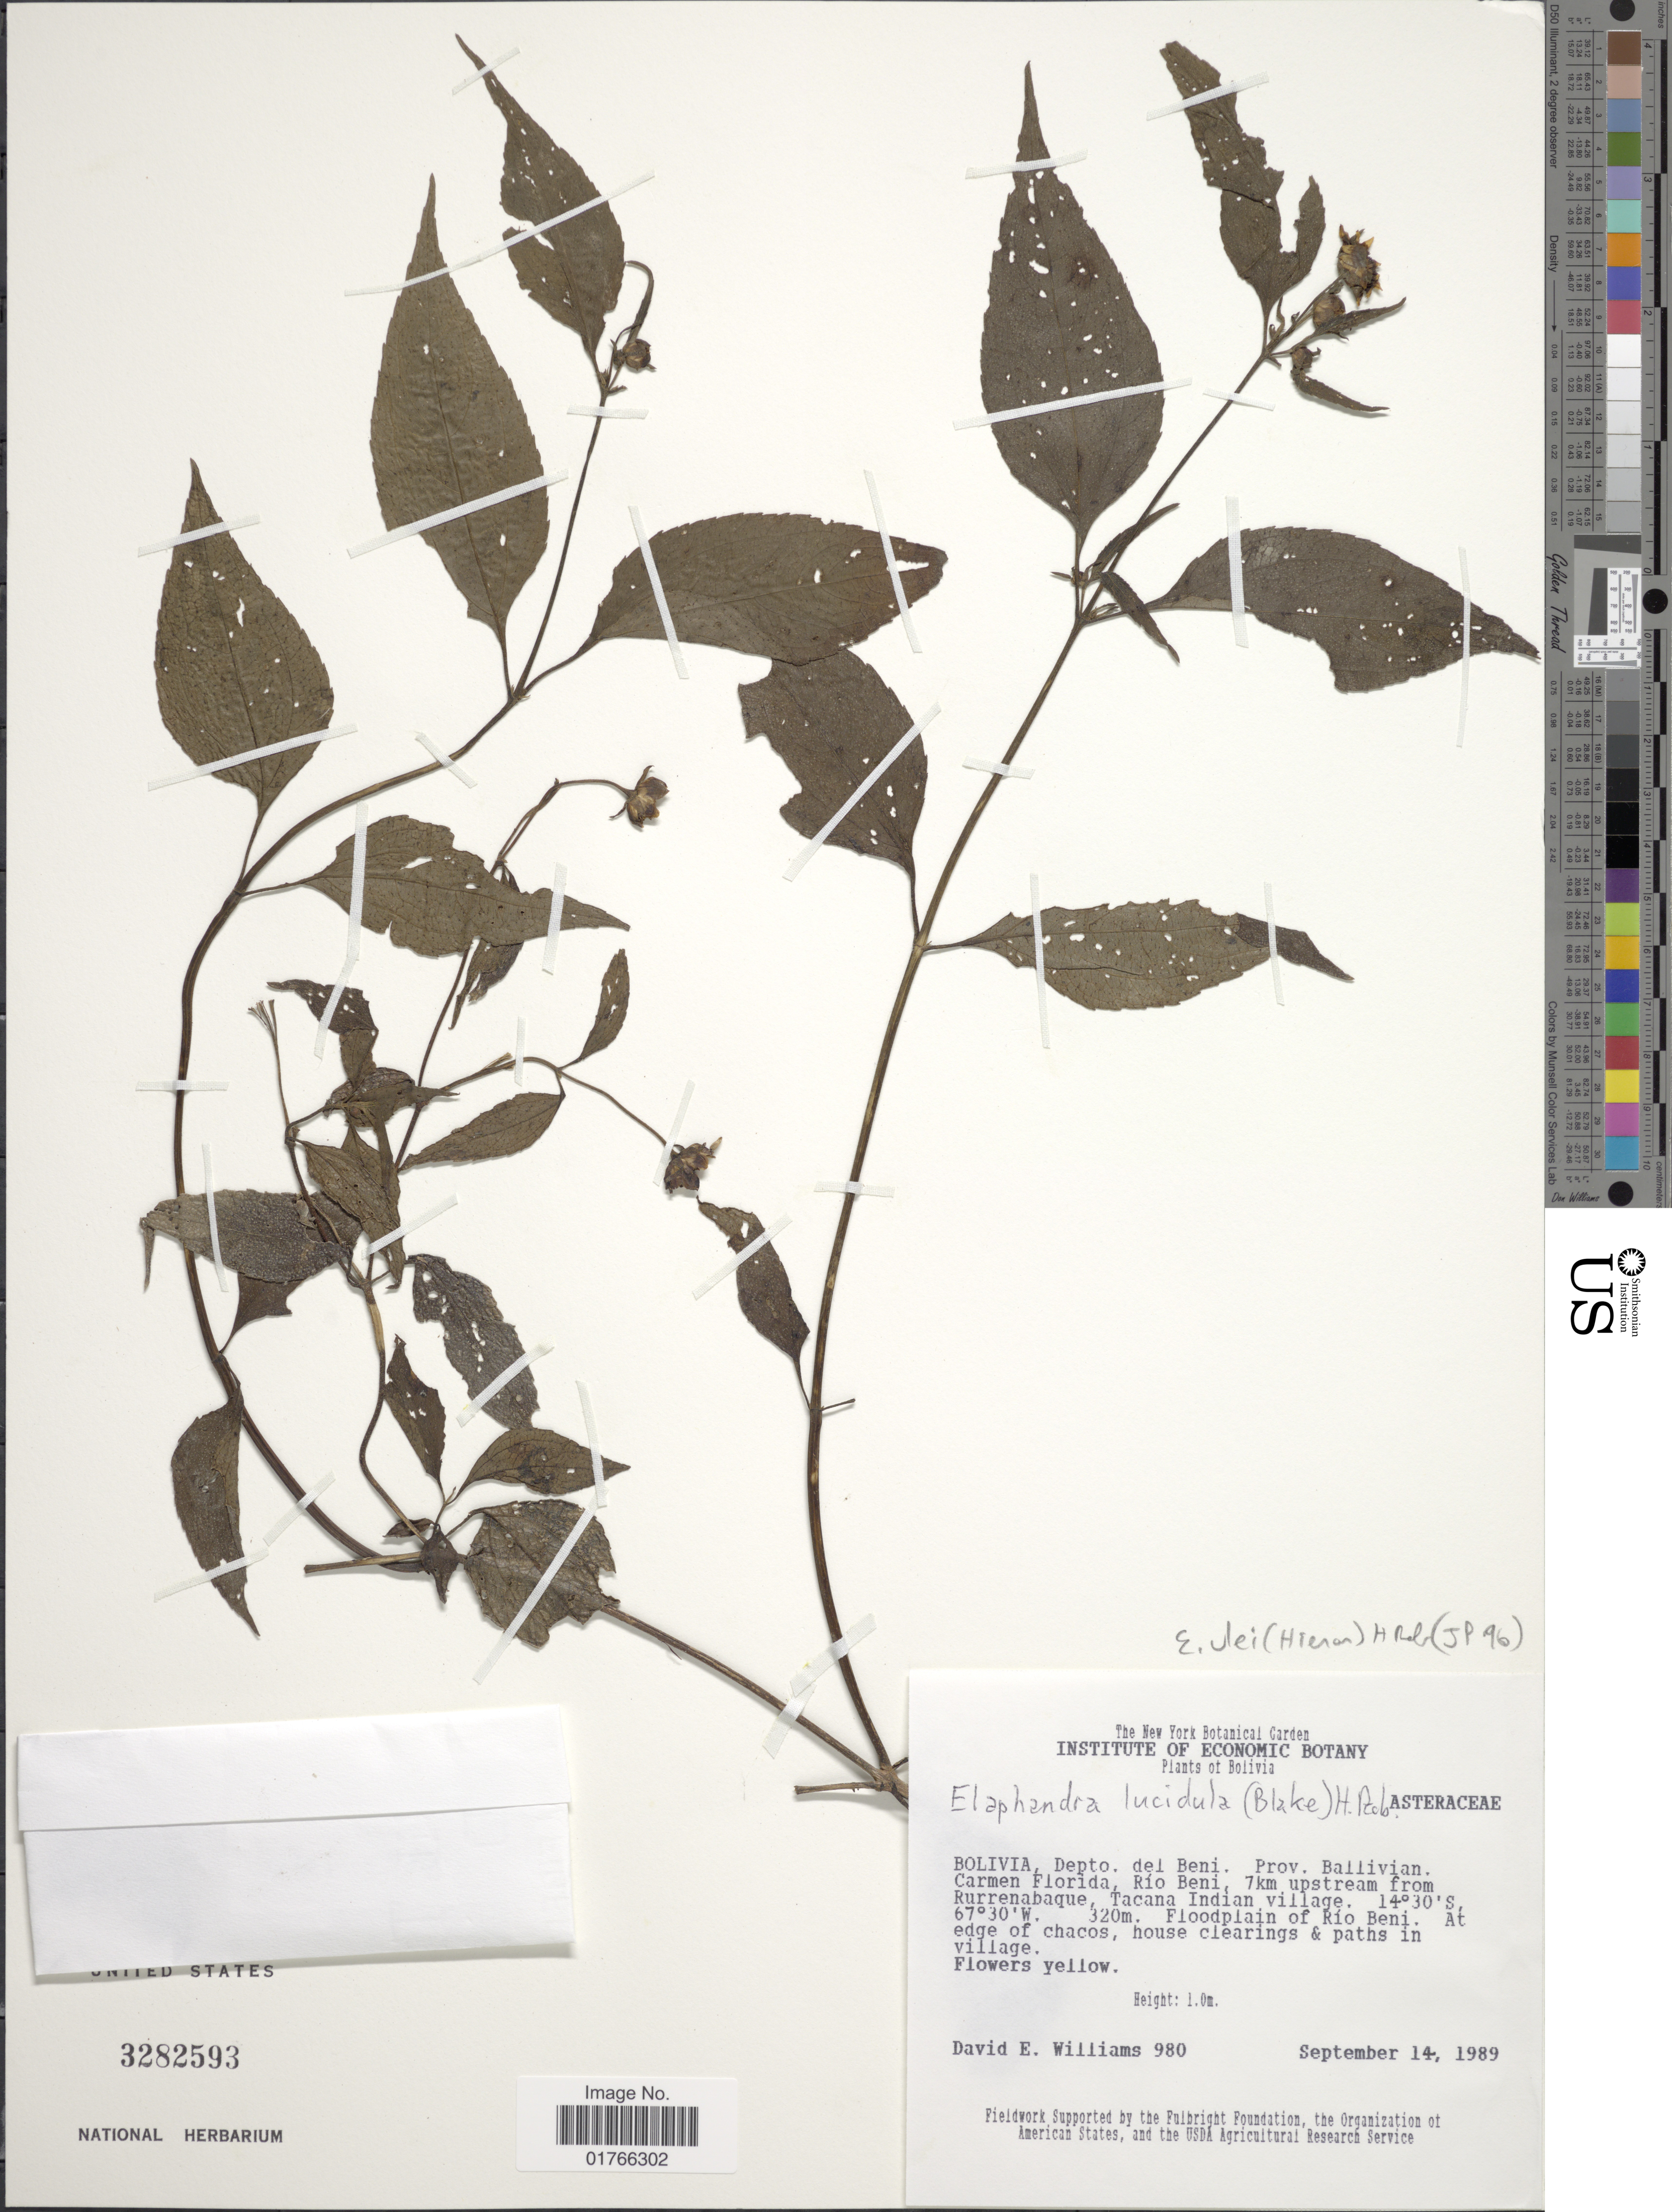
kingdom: Plantae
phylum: Tracheophyta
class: Magnoliopsida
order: Asterales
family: Asteraceae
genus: Elaphandra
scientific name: Elaphandra ulei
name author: (Hieron.) H. Rob.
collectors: D. E. Williams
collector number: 980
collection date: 1989-09-14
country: Bolivia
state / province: Beni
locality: Prov. Ballivian, Carmen Florida, Rio Beni, 7 km upstream from Rurrenabaque, Tacana Indian village, floodplain of Rio Beni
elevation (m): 320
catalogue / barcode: US 3282593